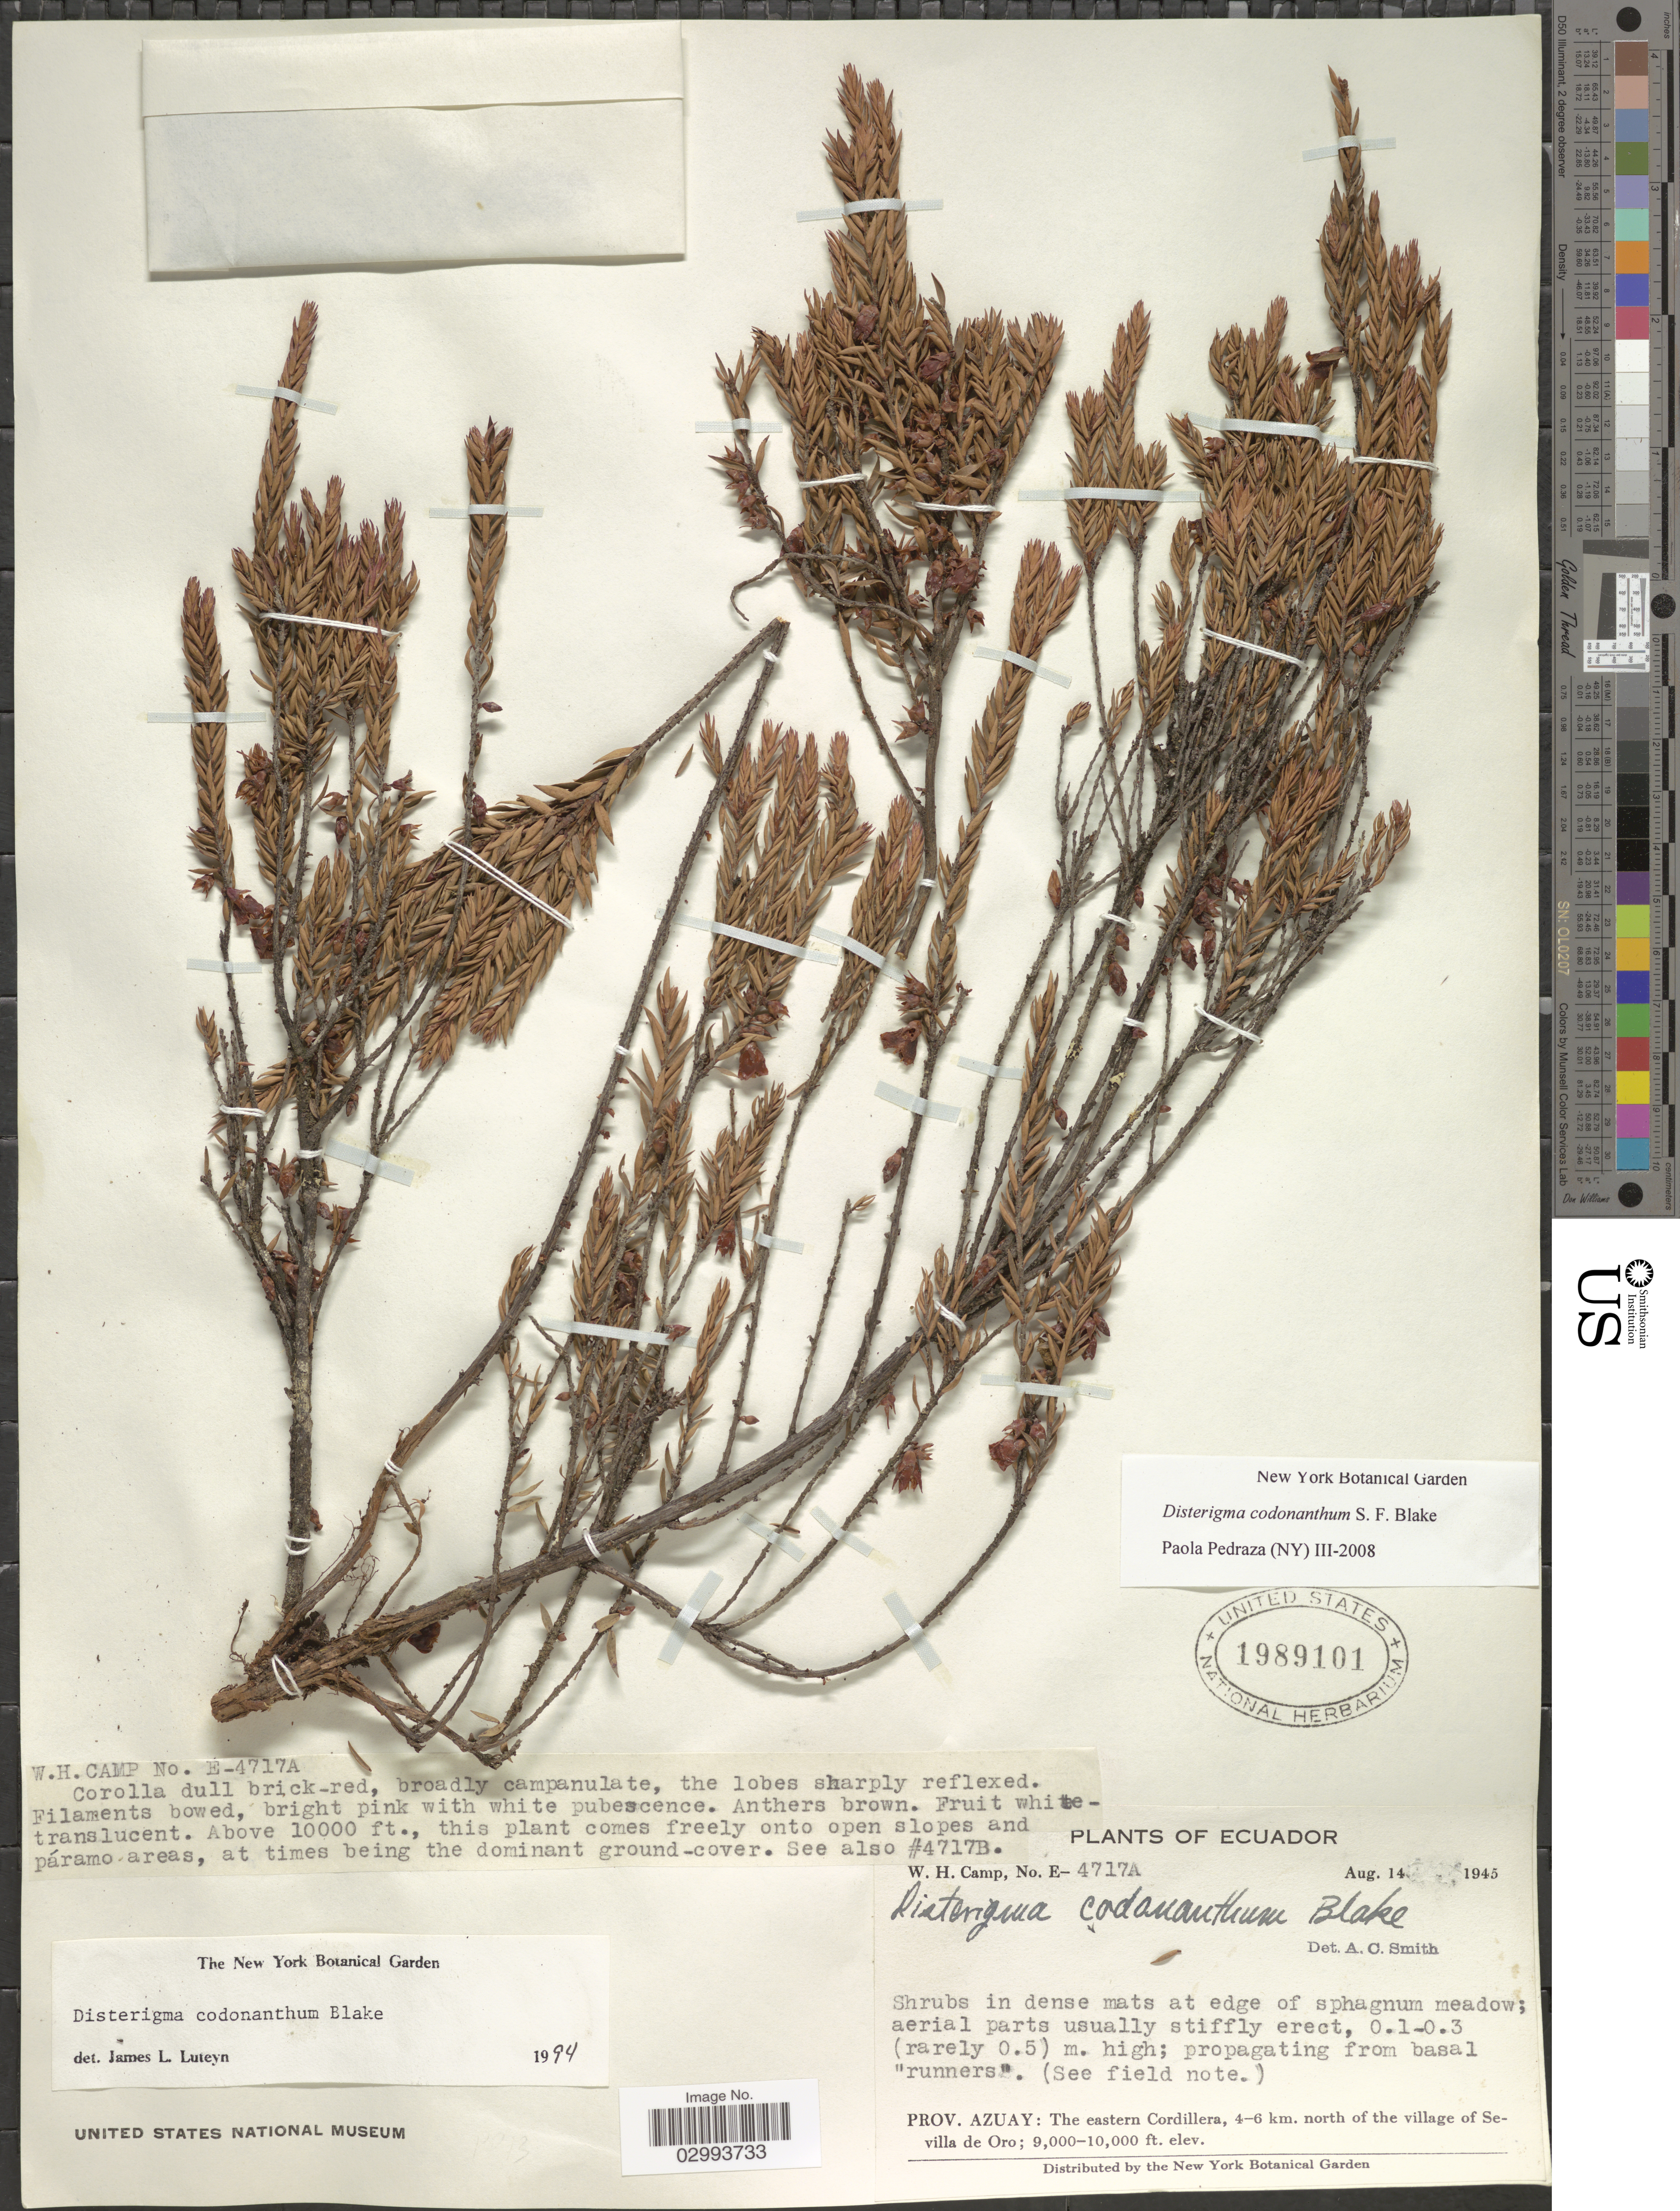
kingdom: Plantae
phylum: Tracheophyta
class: Magnoliopsida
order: Ericales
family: Ericaceae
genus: Disterigma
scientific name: Disterigma codonanthum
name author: S.F. Blake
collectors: W. H. Camp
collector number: E-4717A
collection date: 1945-08-14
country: Ecuador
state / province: Azuay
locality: The eastern Cordillera, 4-6 km. north of the village of Sevilla de Oro.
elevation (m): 2743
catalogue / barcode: US 1989101